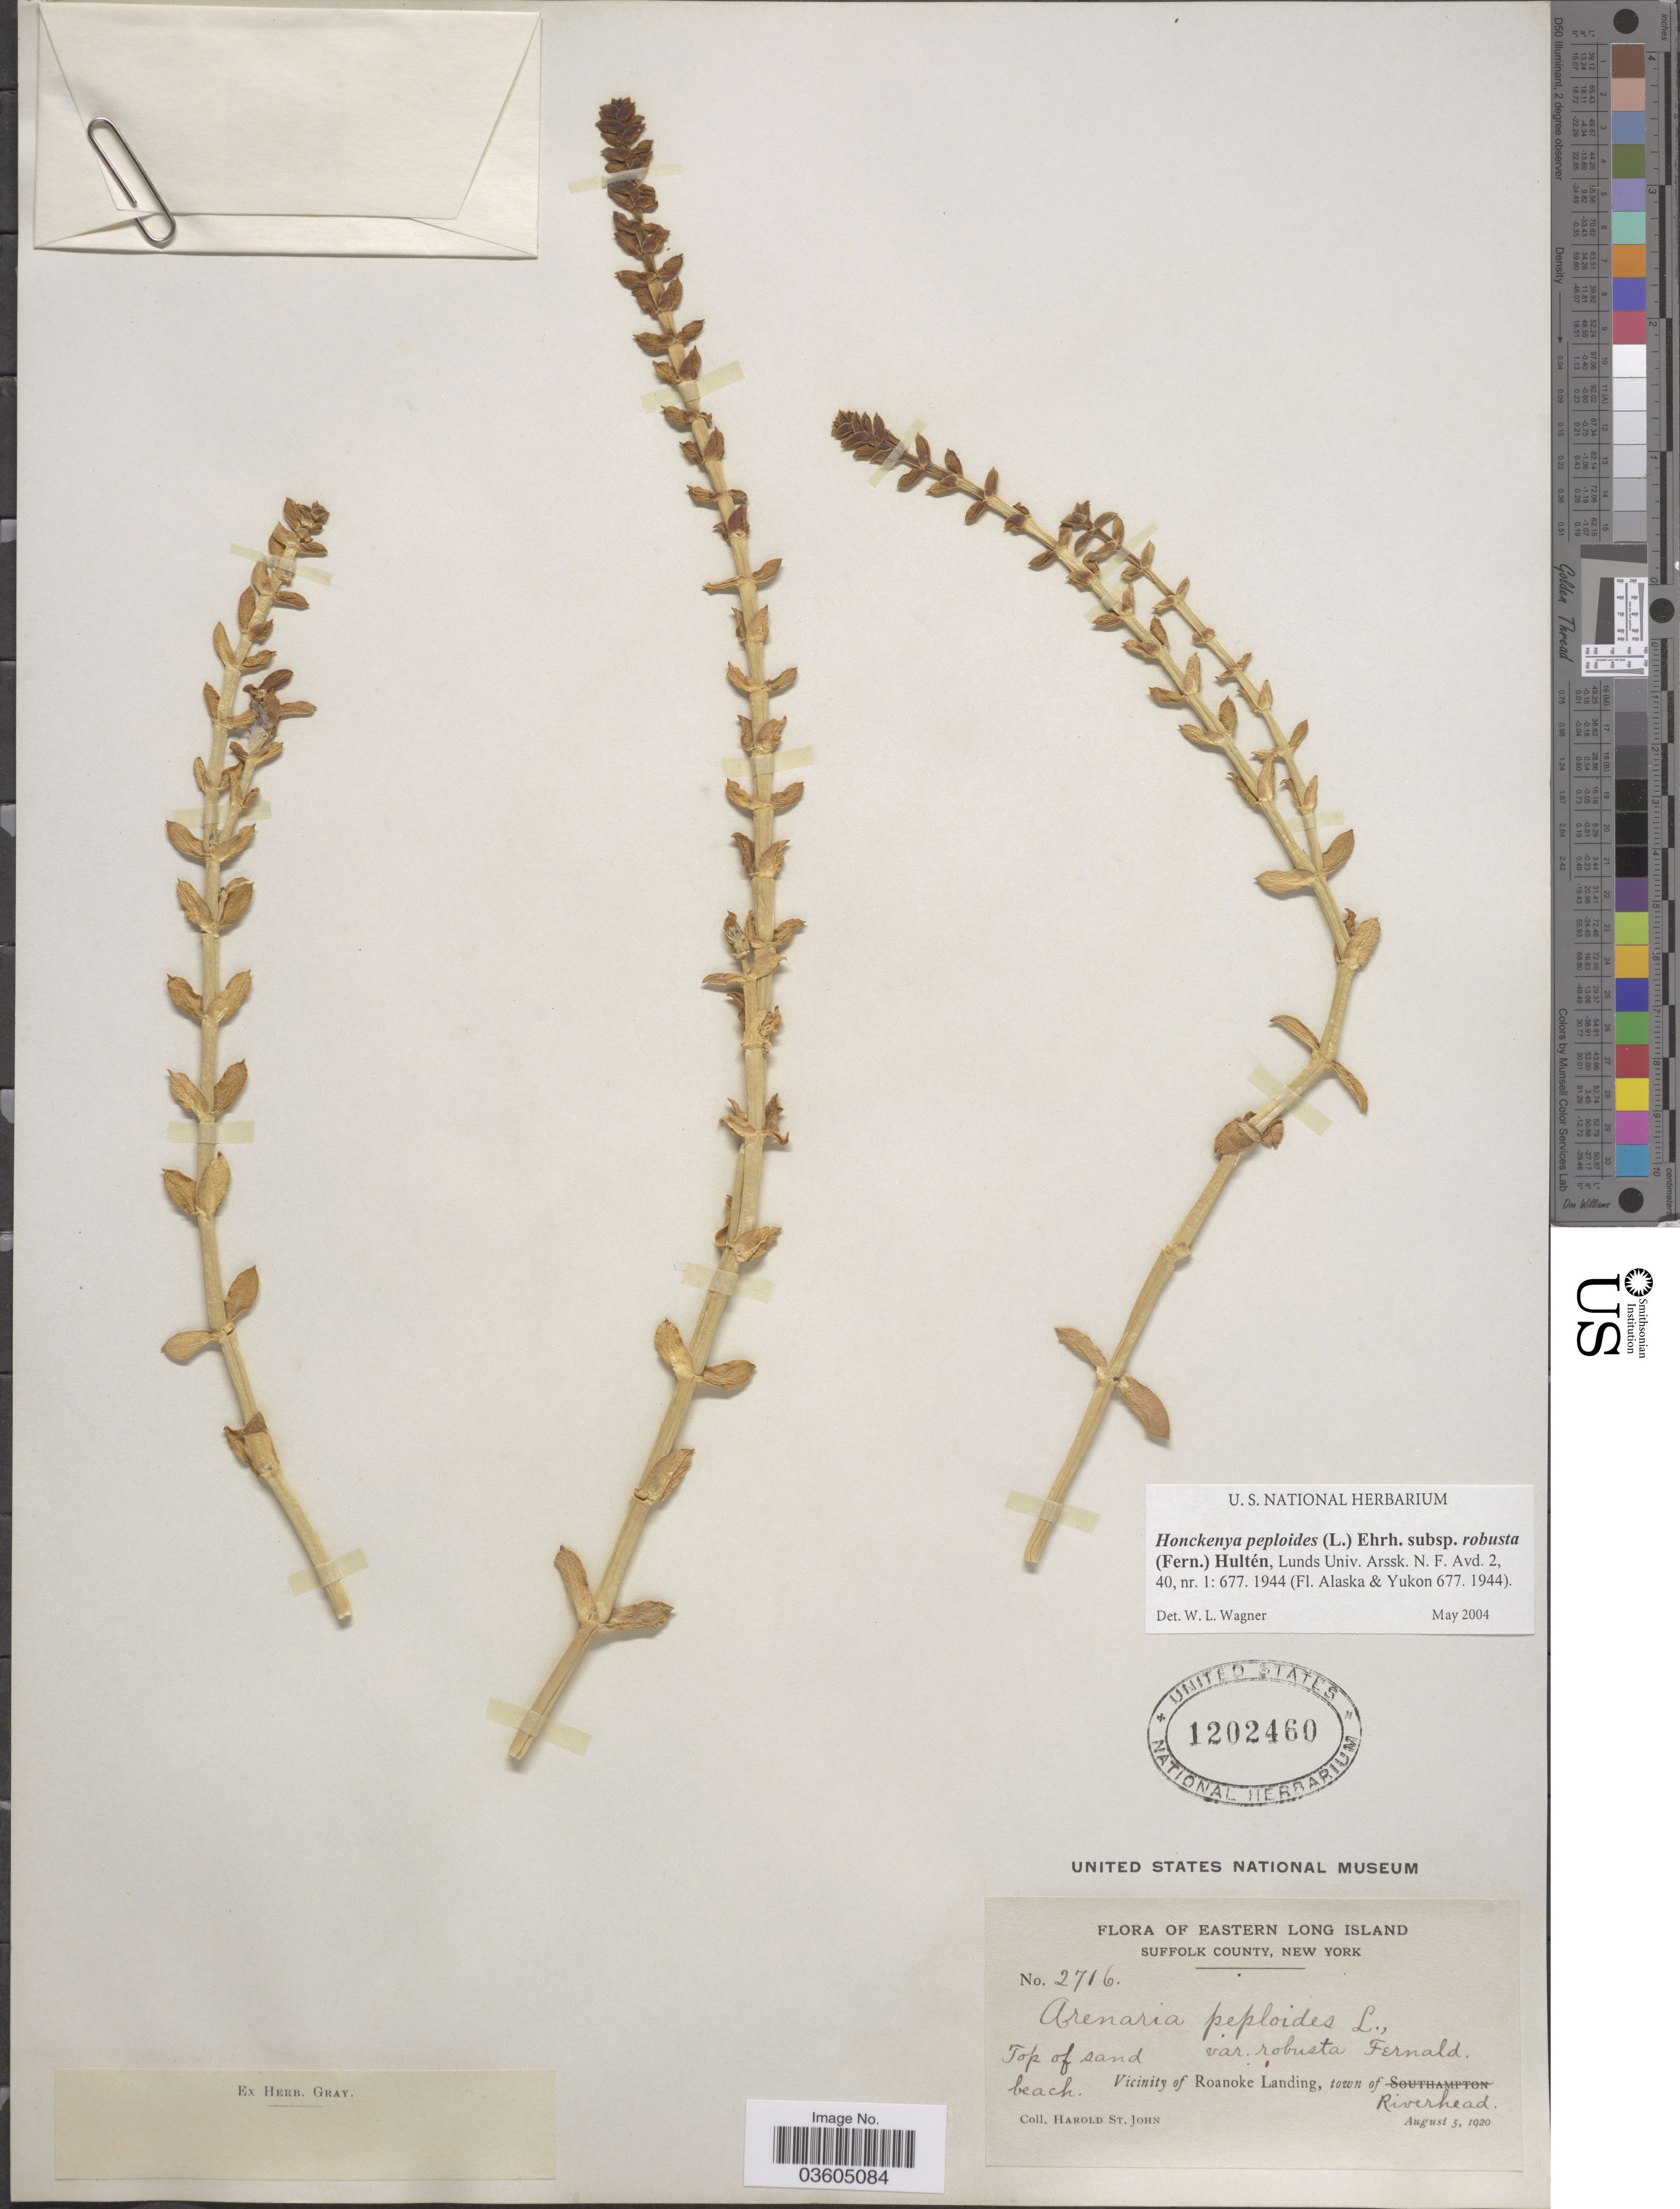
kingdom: Plantae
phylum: Tracheophyta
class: Magnoliopsida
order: Caryophyllales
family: Caryophyllaceae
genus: Honckenya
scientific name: Honckenya peploides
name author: (L.) Ehrh.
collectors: H. St. John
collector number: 2716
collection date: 1920-08-05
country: United States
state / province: New York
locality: Eastern Long Island. Suffolk County. Vicinity of Roanoke Landing, town of Riverhead.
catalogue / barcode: US 1202460